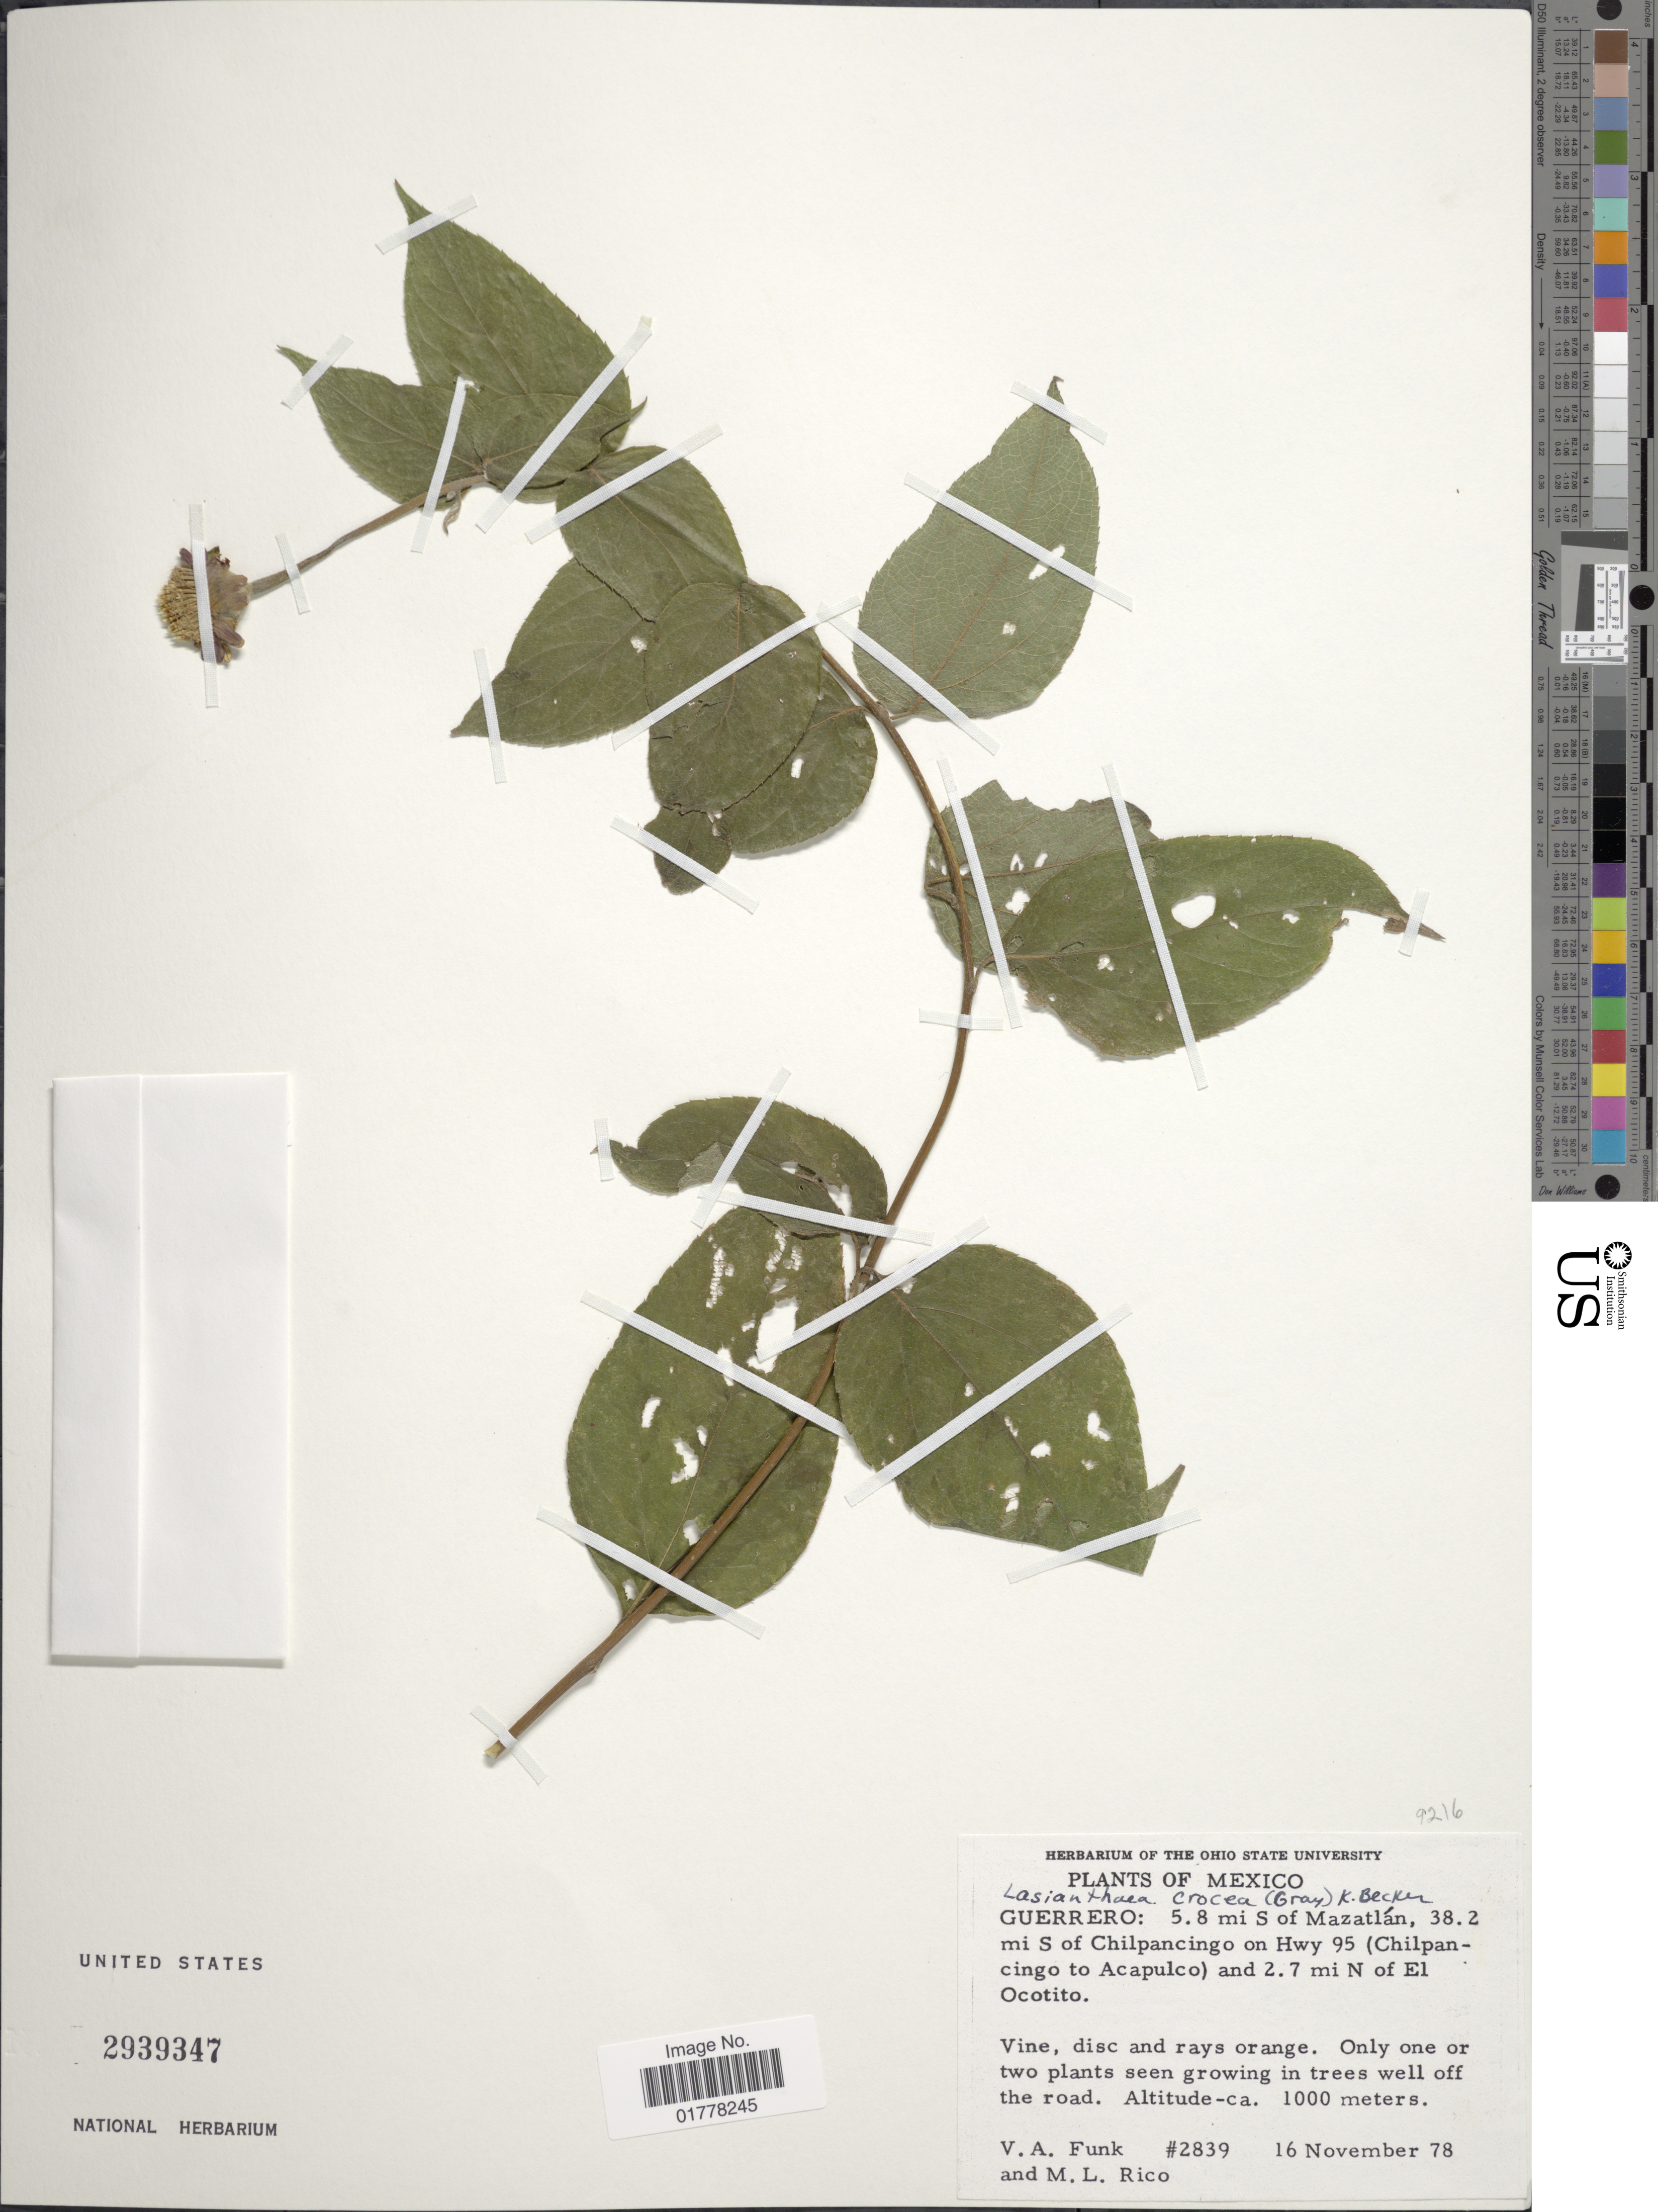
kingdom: Plantae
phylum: Tracheophyta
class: Magnoliopsida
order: Asterales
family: Asteraceae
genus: Lasianthaea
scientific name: Lasianthaea crocea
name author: (A. Gray) K.M. Becker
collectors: V. Funk & M. Rico Arce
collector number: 2839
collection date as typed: Transcribed d/m/y: 16/11/78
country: Mexico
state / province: Guerrero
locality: Guerrero: 5.8 mi S of Mazatlán, 38.2 mi S of Chilpancingo on Hwy 95 (Chilpancingo to Acapulco) and 2.7 mi N of El Ocotito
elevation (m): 1000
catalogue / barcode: US 2939347